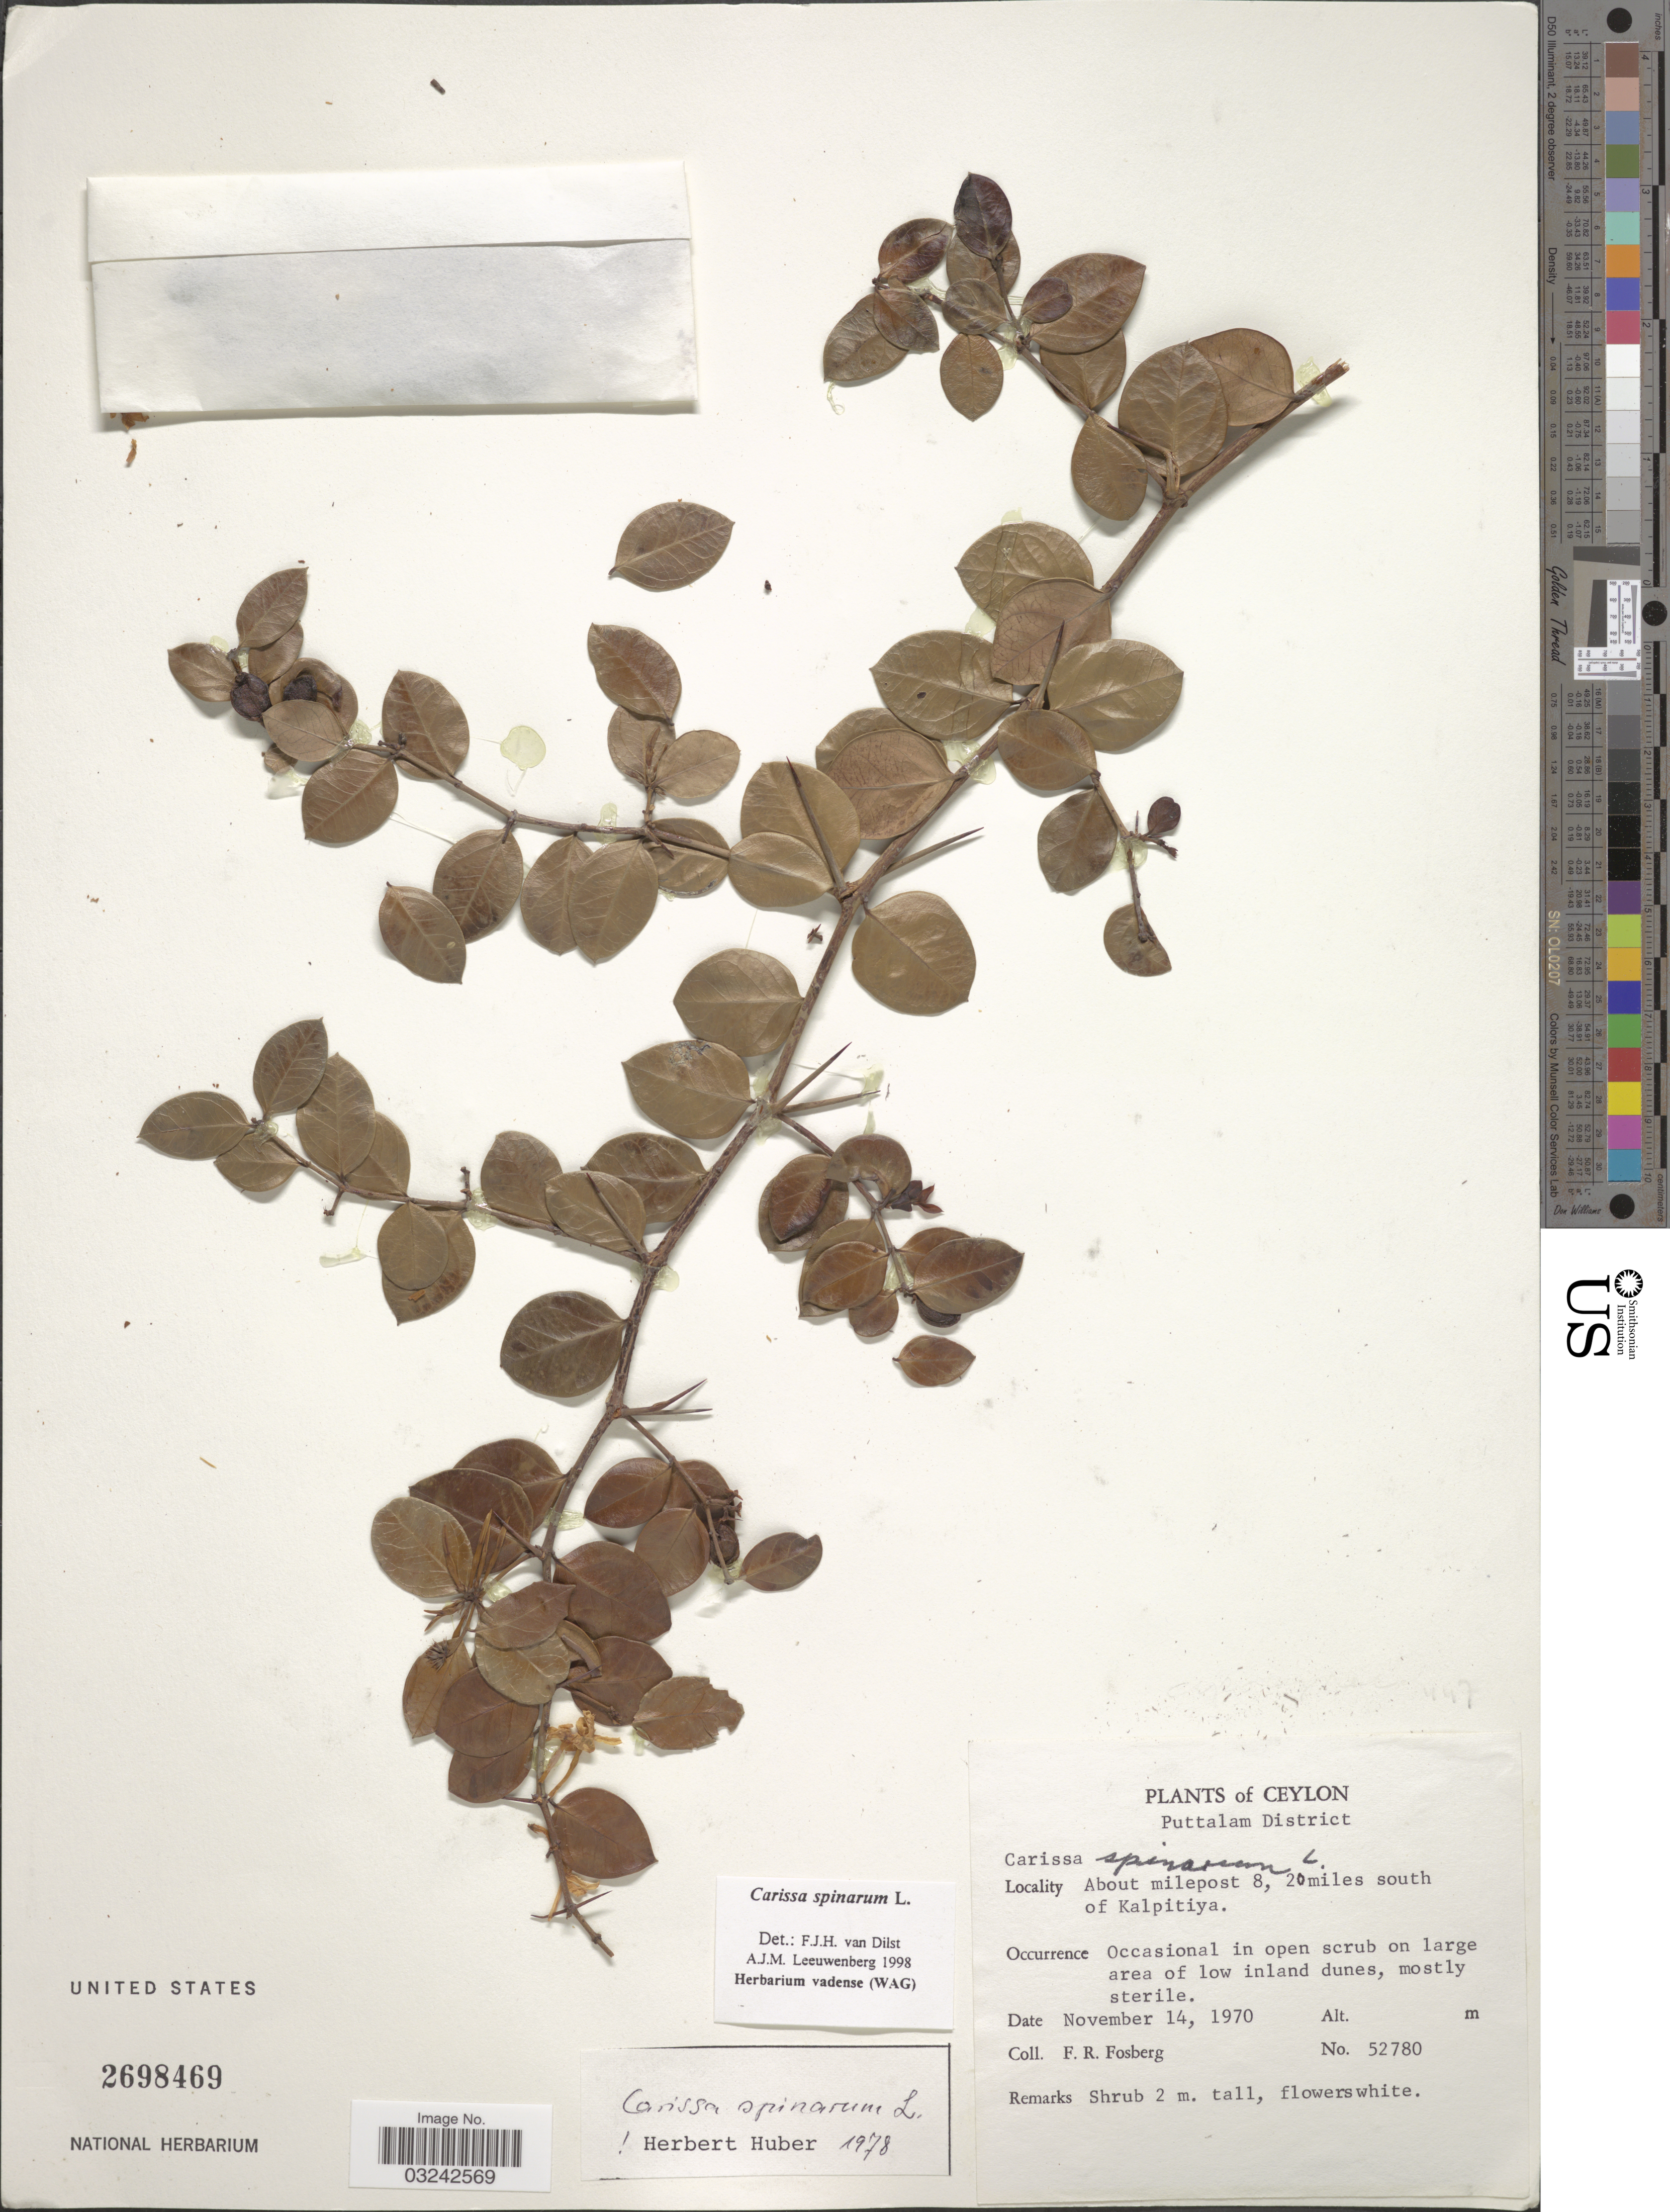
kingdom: Plantae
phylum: Tracheophyta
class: Magnoliopsida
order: Gentianales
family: Apocynaceae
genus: Carissa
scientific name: Carissa spinarum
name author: L.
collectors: F. R. Fosberg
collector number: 52780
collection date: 1970-11-14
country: Sri Lanka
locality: Ceylon. Puttalam District. About milepost 8, 20 miles south of Kalpitiya.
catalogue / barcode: US 2698469